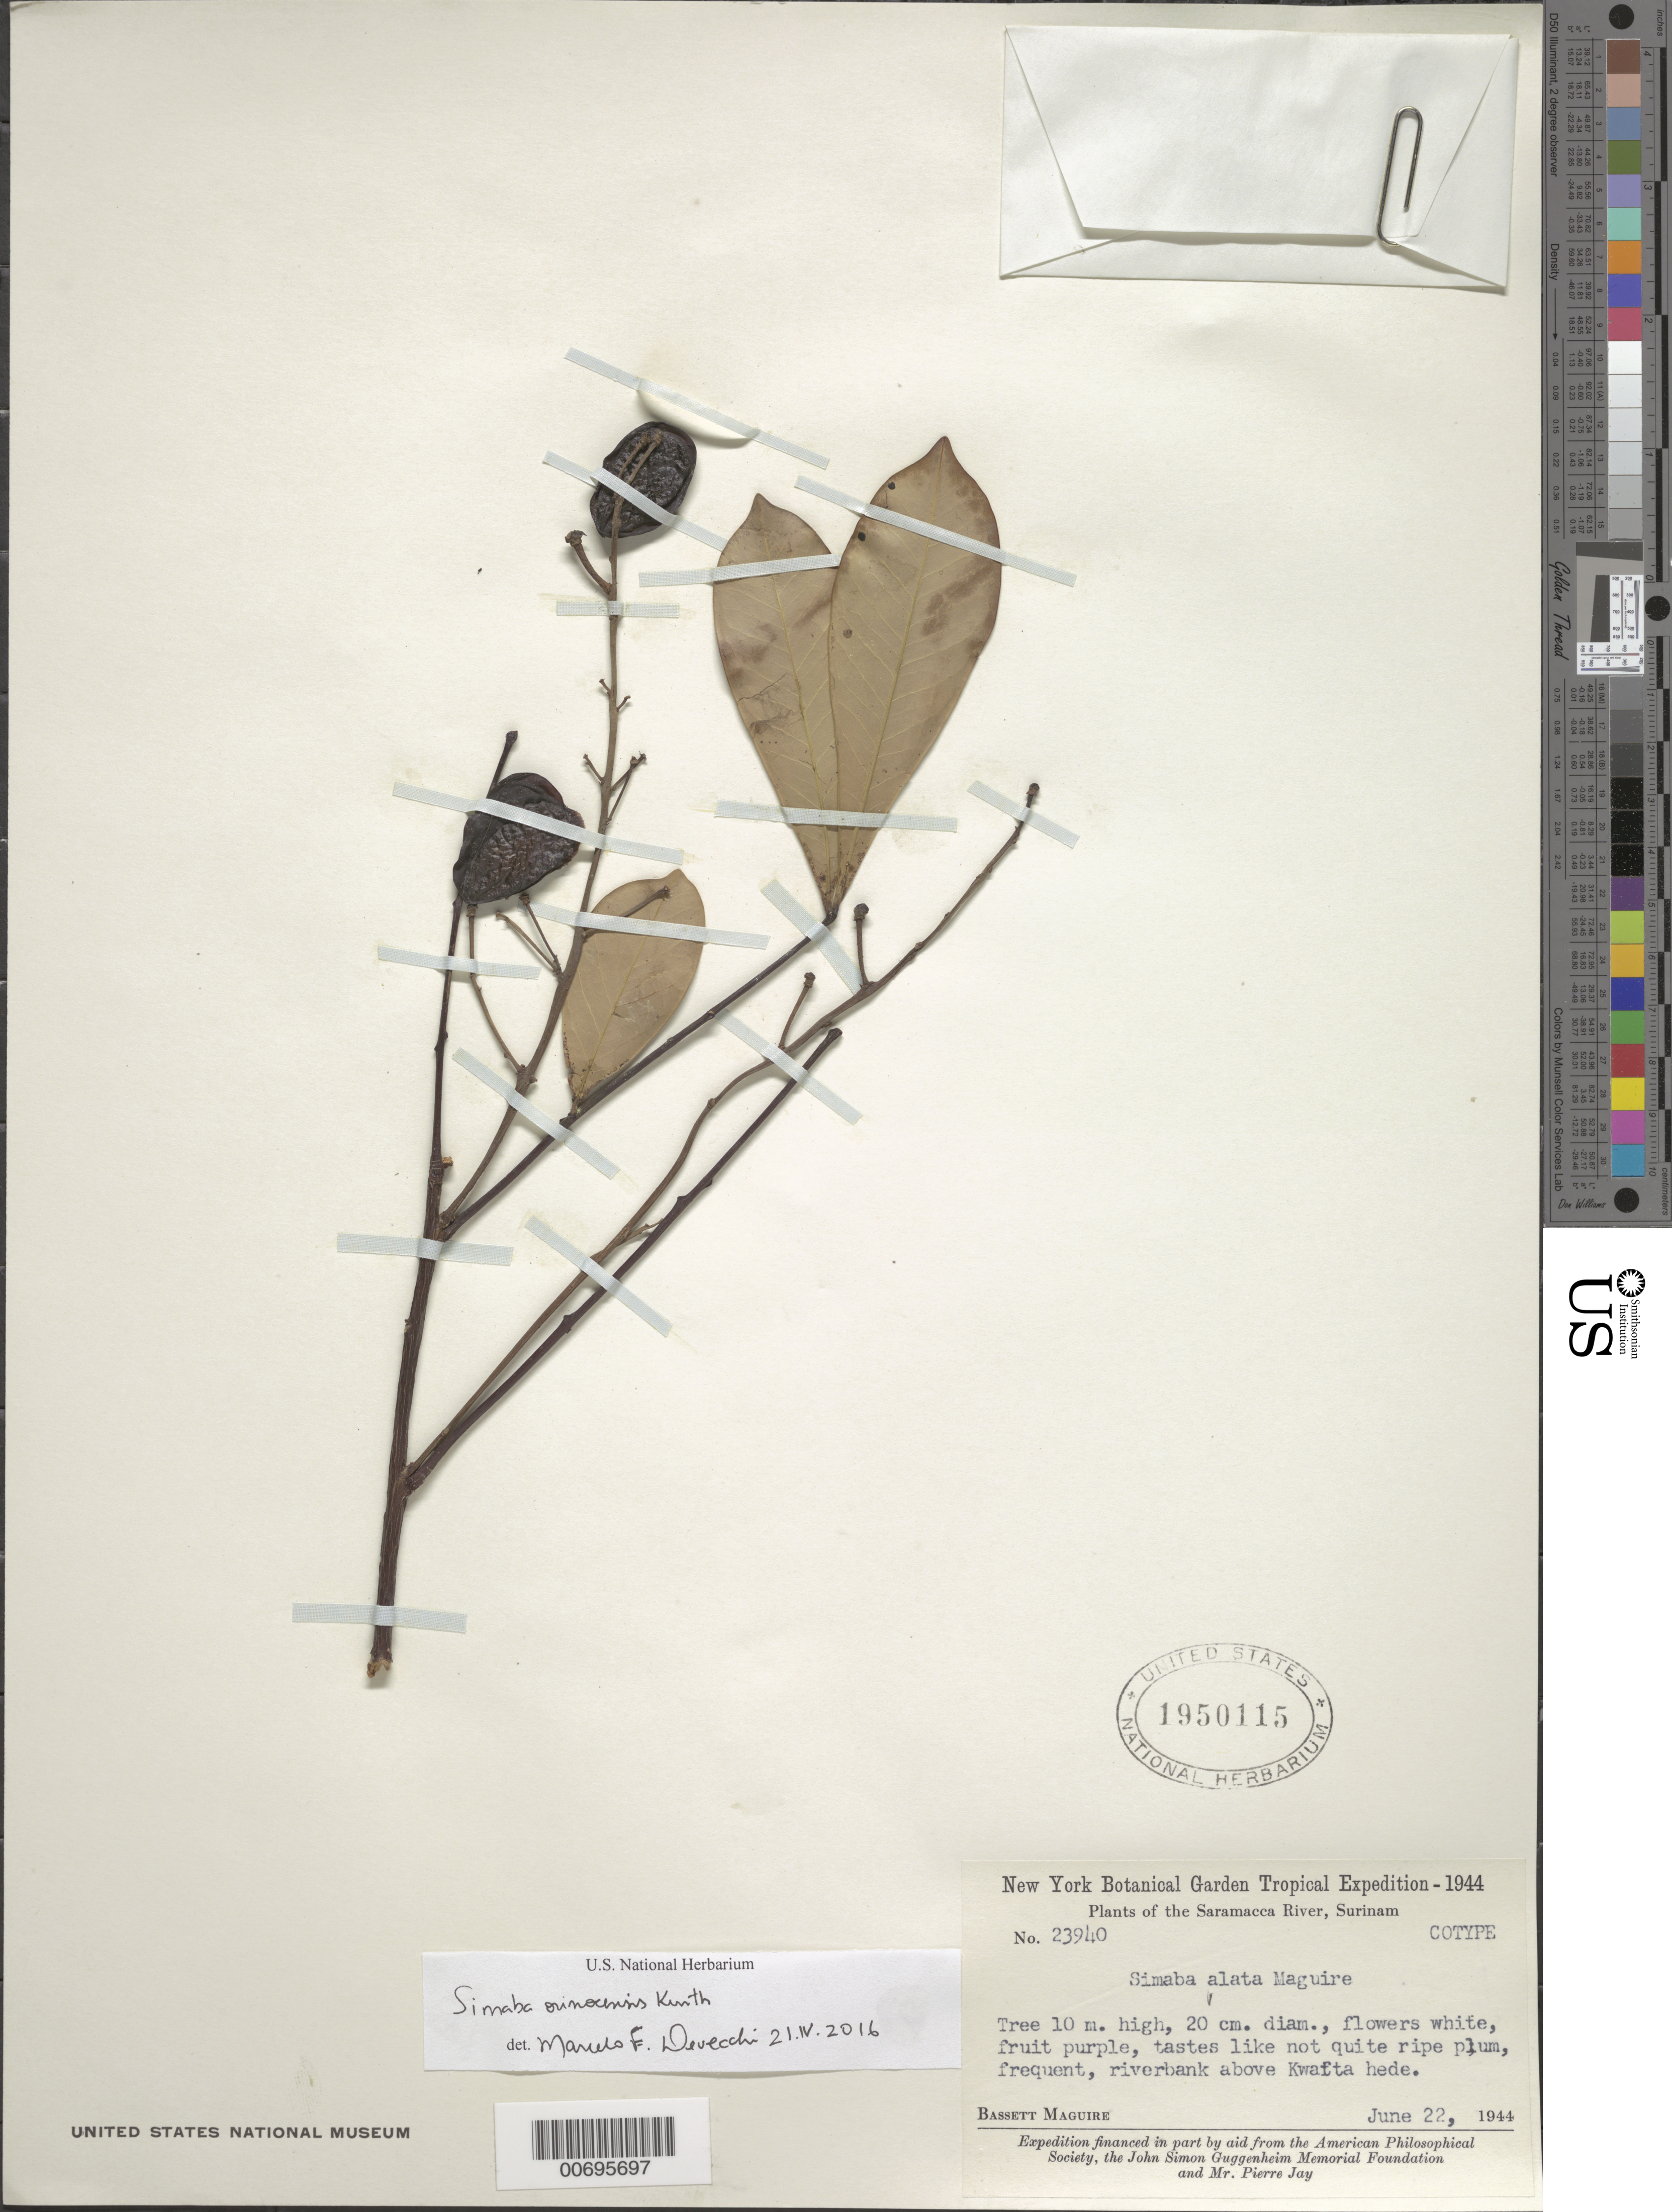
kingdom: Plantae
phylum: Tracheophyta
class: Magnoliopsida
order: Sapindales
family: Simaroubaceae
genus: Simaba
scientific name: Simaba orinocensis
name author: Kunth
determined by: Devecchi, M. F.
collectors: B. Maguire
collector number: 23940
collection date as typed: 22-Jun-44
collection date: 1944-06-22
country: Suriname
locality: Kwatta hede village, Saramacca River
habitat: Riverbank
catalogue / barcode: US 1950115